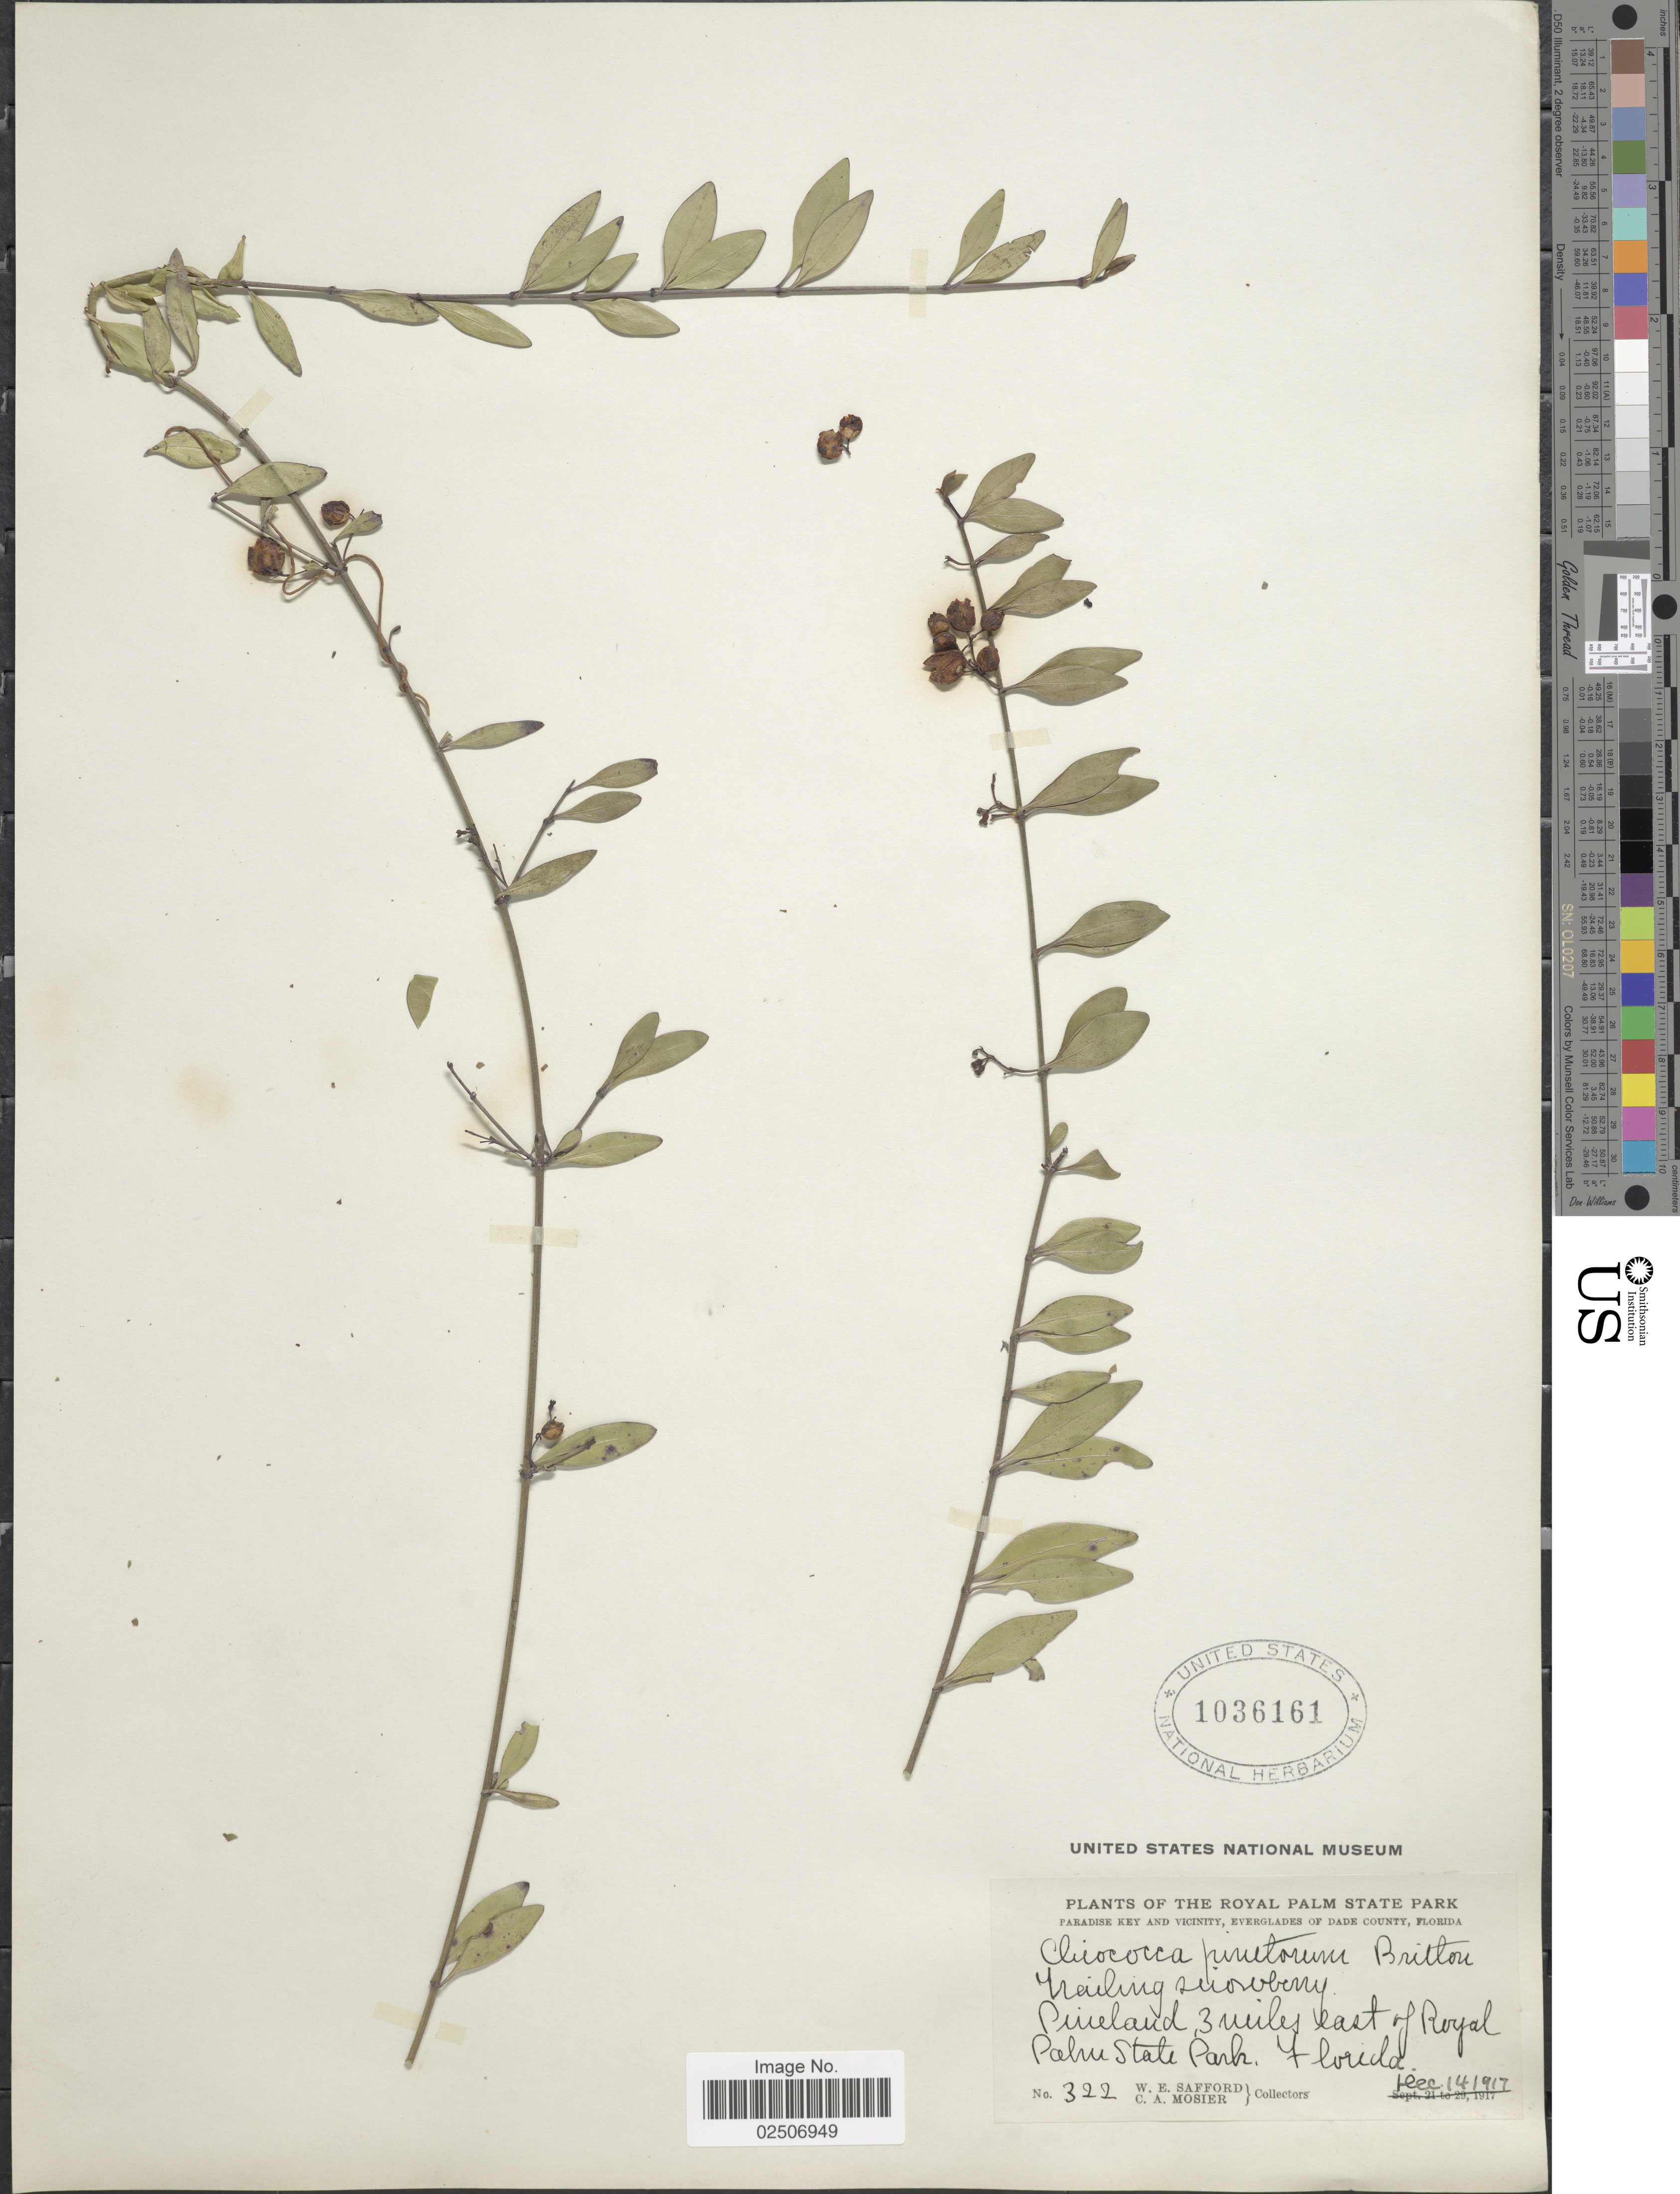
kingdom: Plantae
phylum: Tracheophyta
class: Magnoliopsida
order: Gentianales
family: Rubiaceae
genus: Chiococca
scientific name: Chiococca pinetorum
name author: Britton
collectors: W. E. Safford & C. A. Mosier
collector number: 322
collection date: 1917-12-14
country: United States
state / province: Florida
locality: Royal Palm State Park, Paradise Key and Vicinity, Everglades of Dade County, Pinelands 3 miles east of Royal Palm State Park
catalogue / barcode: US 1036161